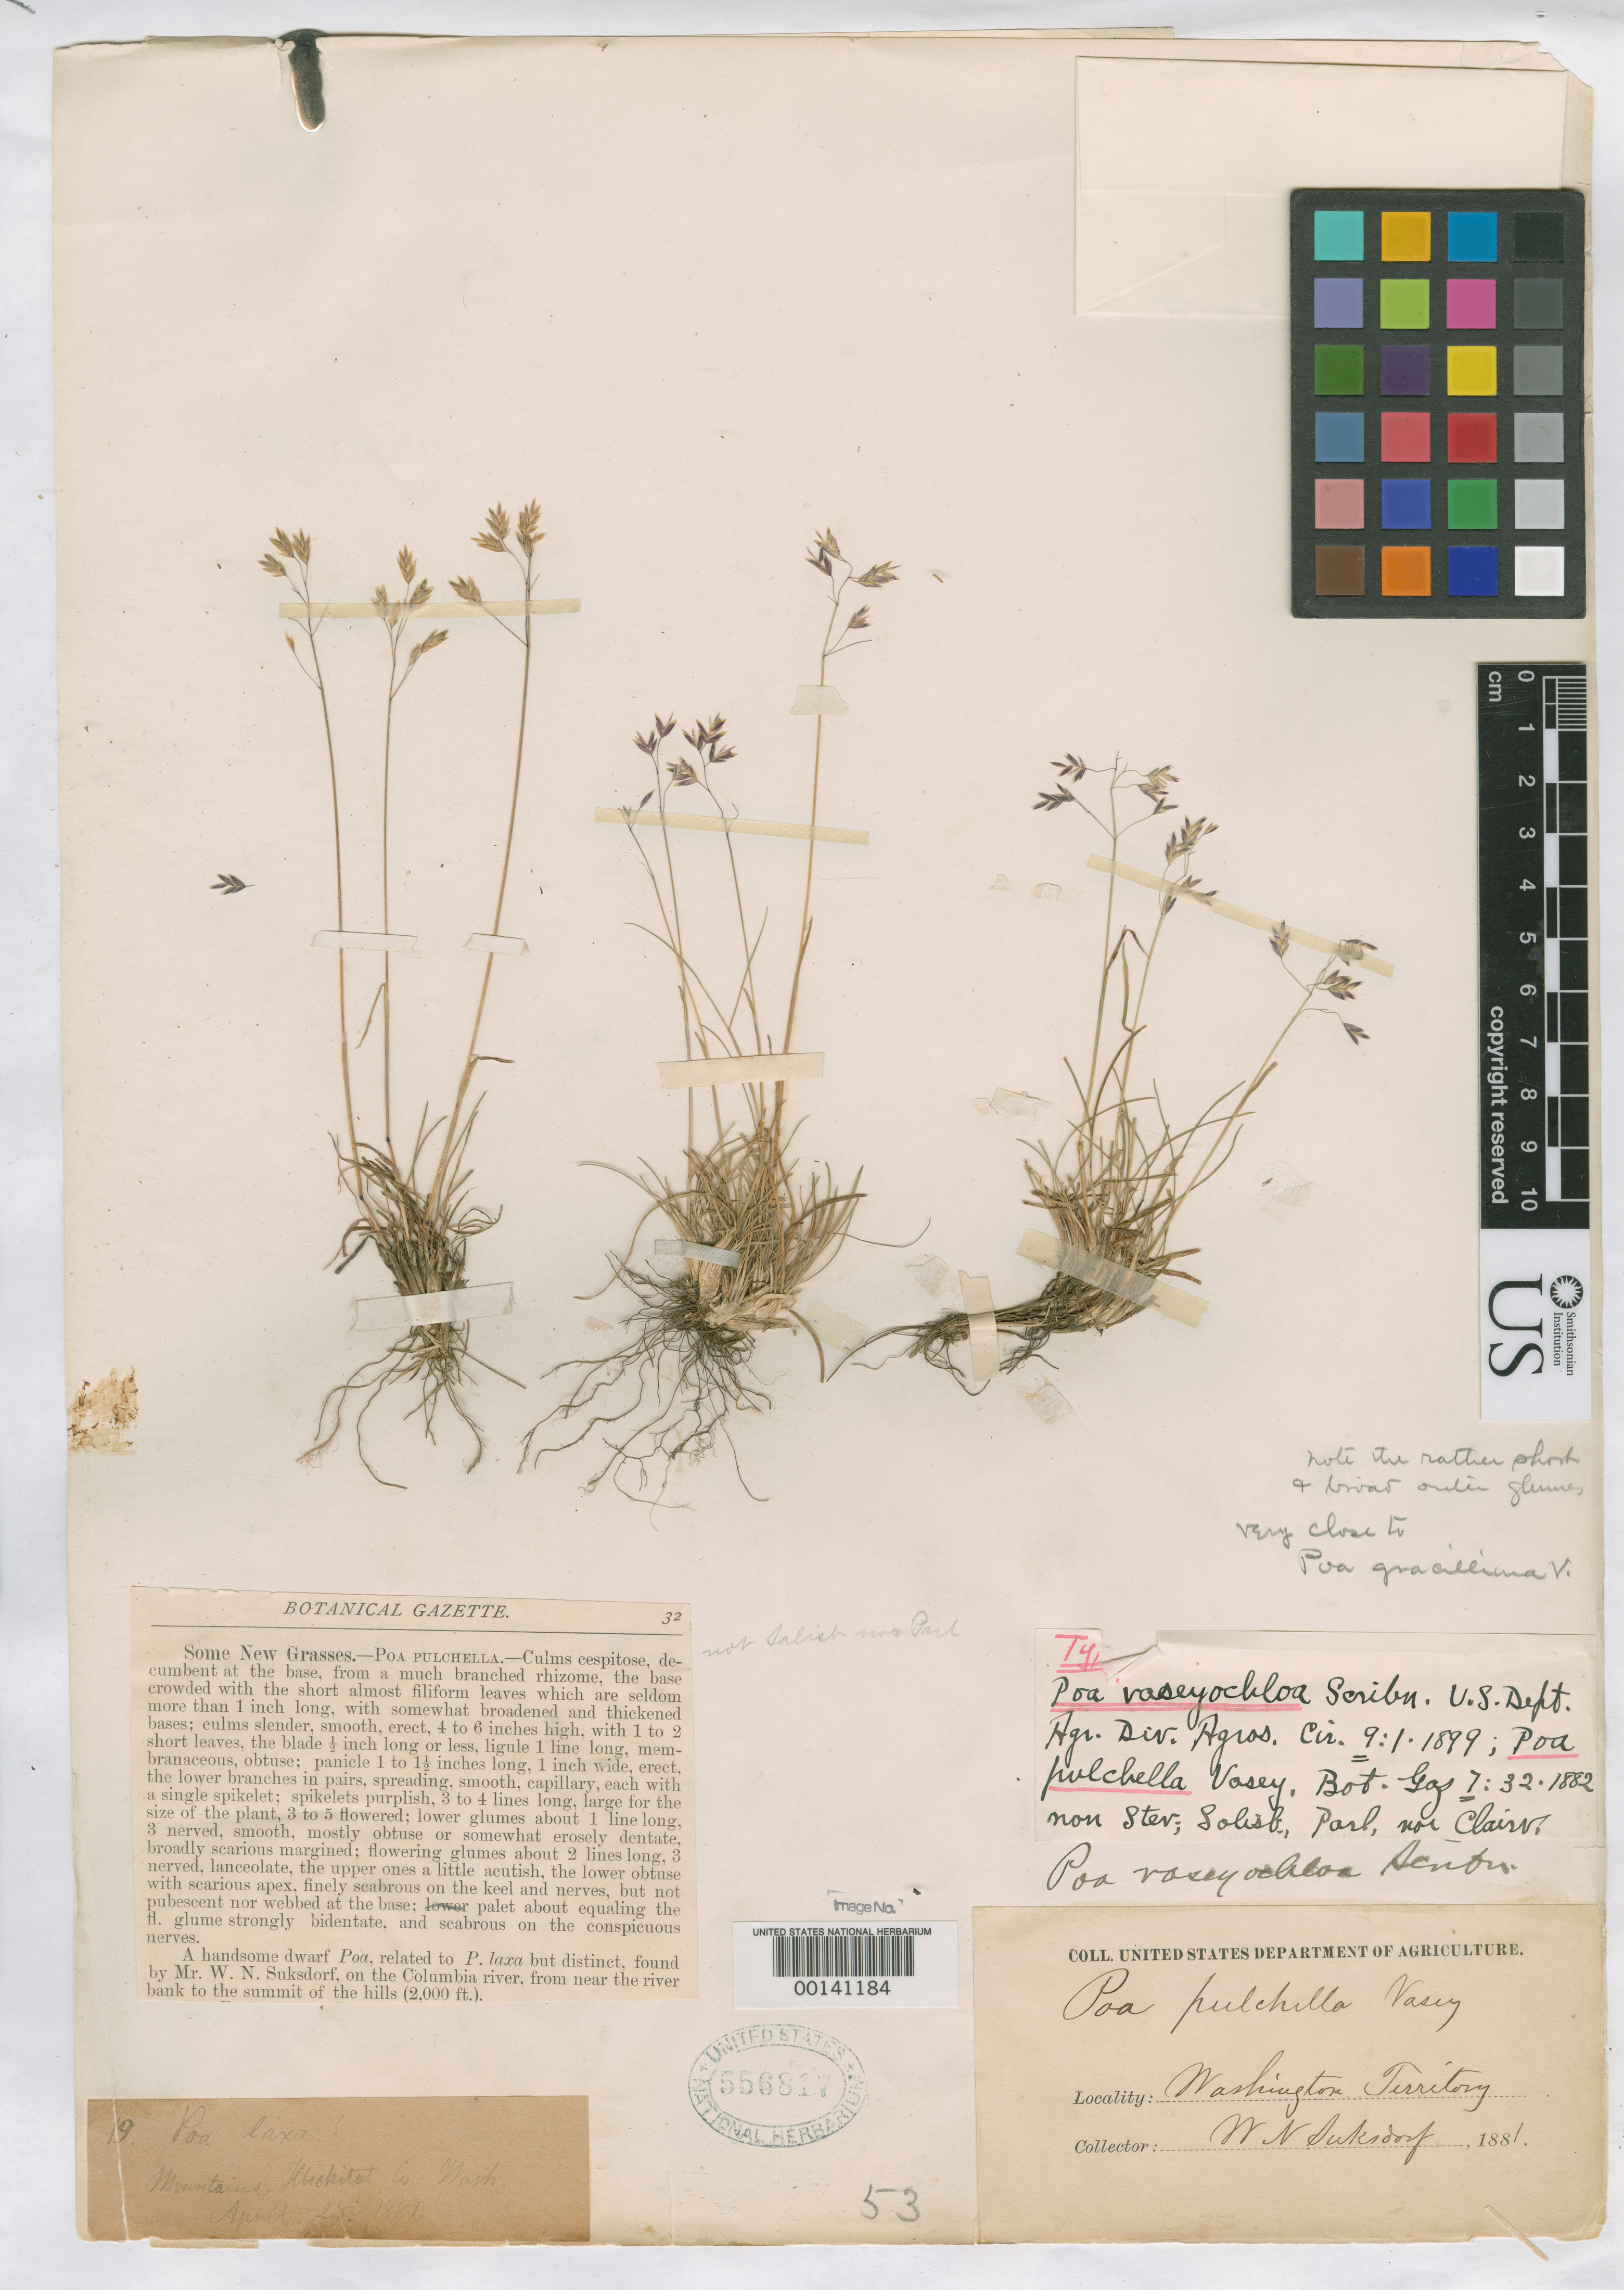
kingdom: Plantae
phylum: Tracheophyta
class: Liliopsida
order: Poales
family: Poaceae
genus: Poa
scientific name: Poa pulchella Vasey, nom. illeg.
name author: Vasey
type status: Holotype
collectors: W. N. Suksdorf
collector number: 19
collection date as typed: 28 Apr 1881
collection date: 1881-04-28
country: United States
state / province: Washington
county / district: Klickitat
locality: Washington Territory. Mountains, Klickitat Co., Wash.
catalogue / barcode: US 556817